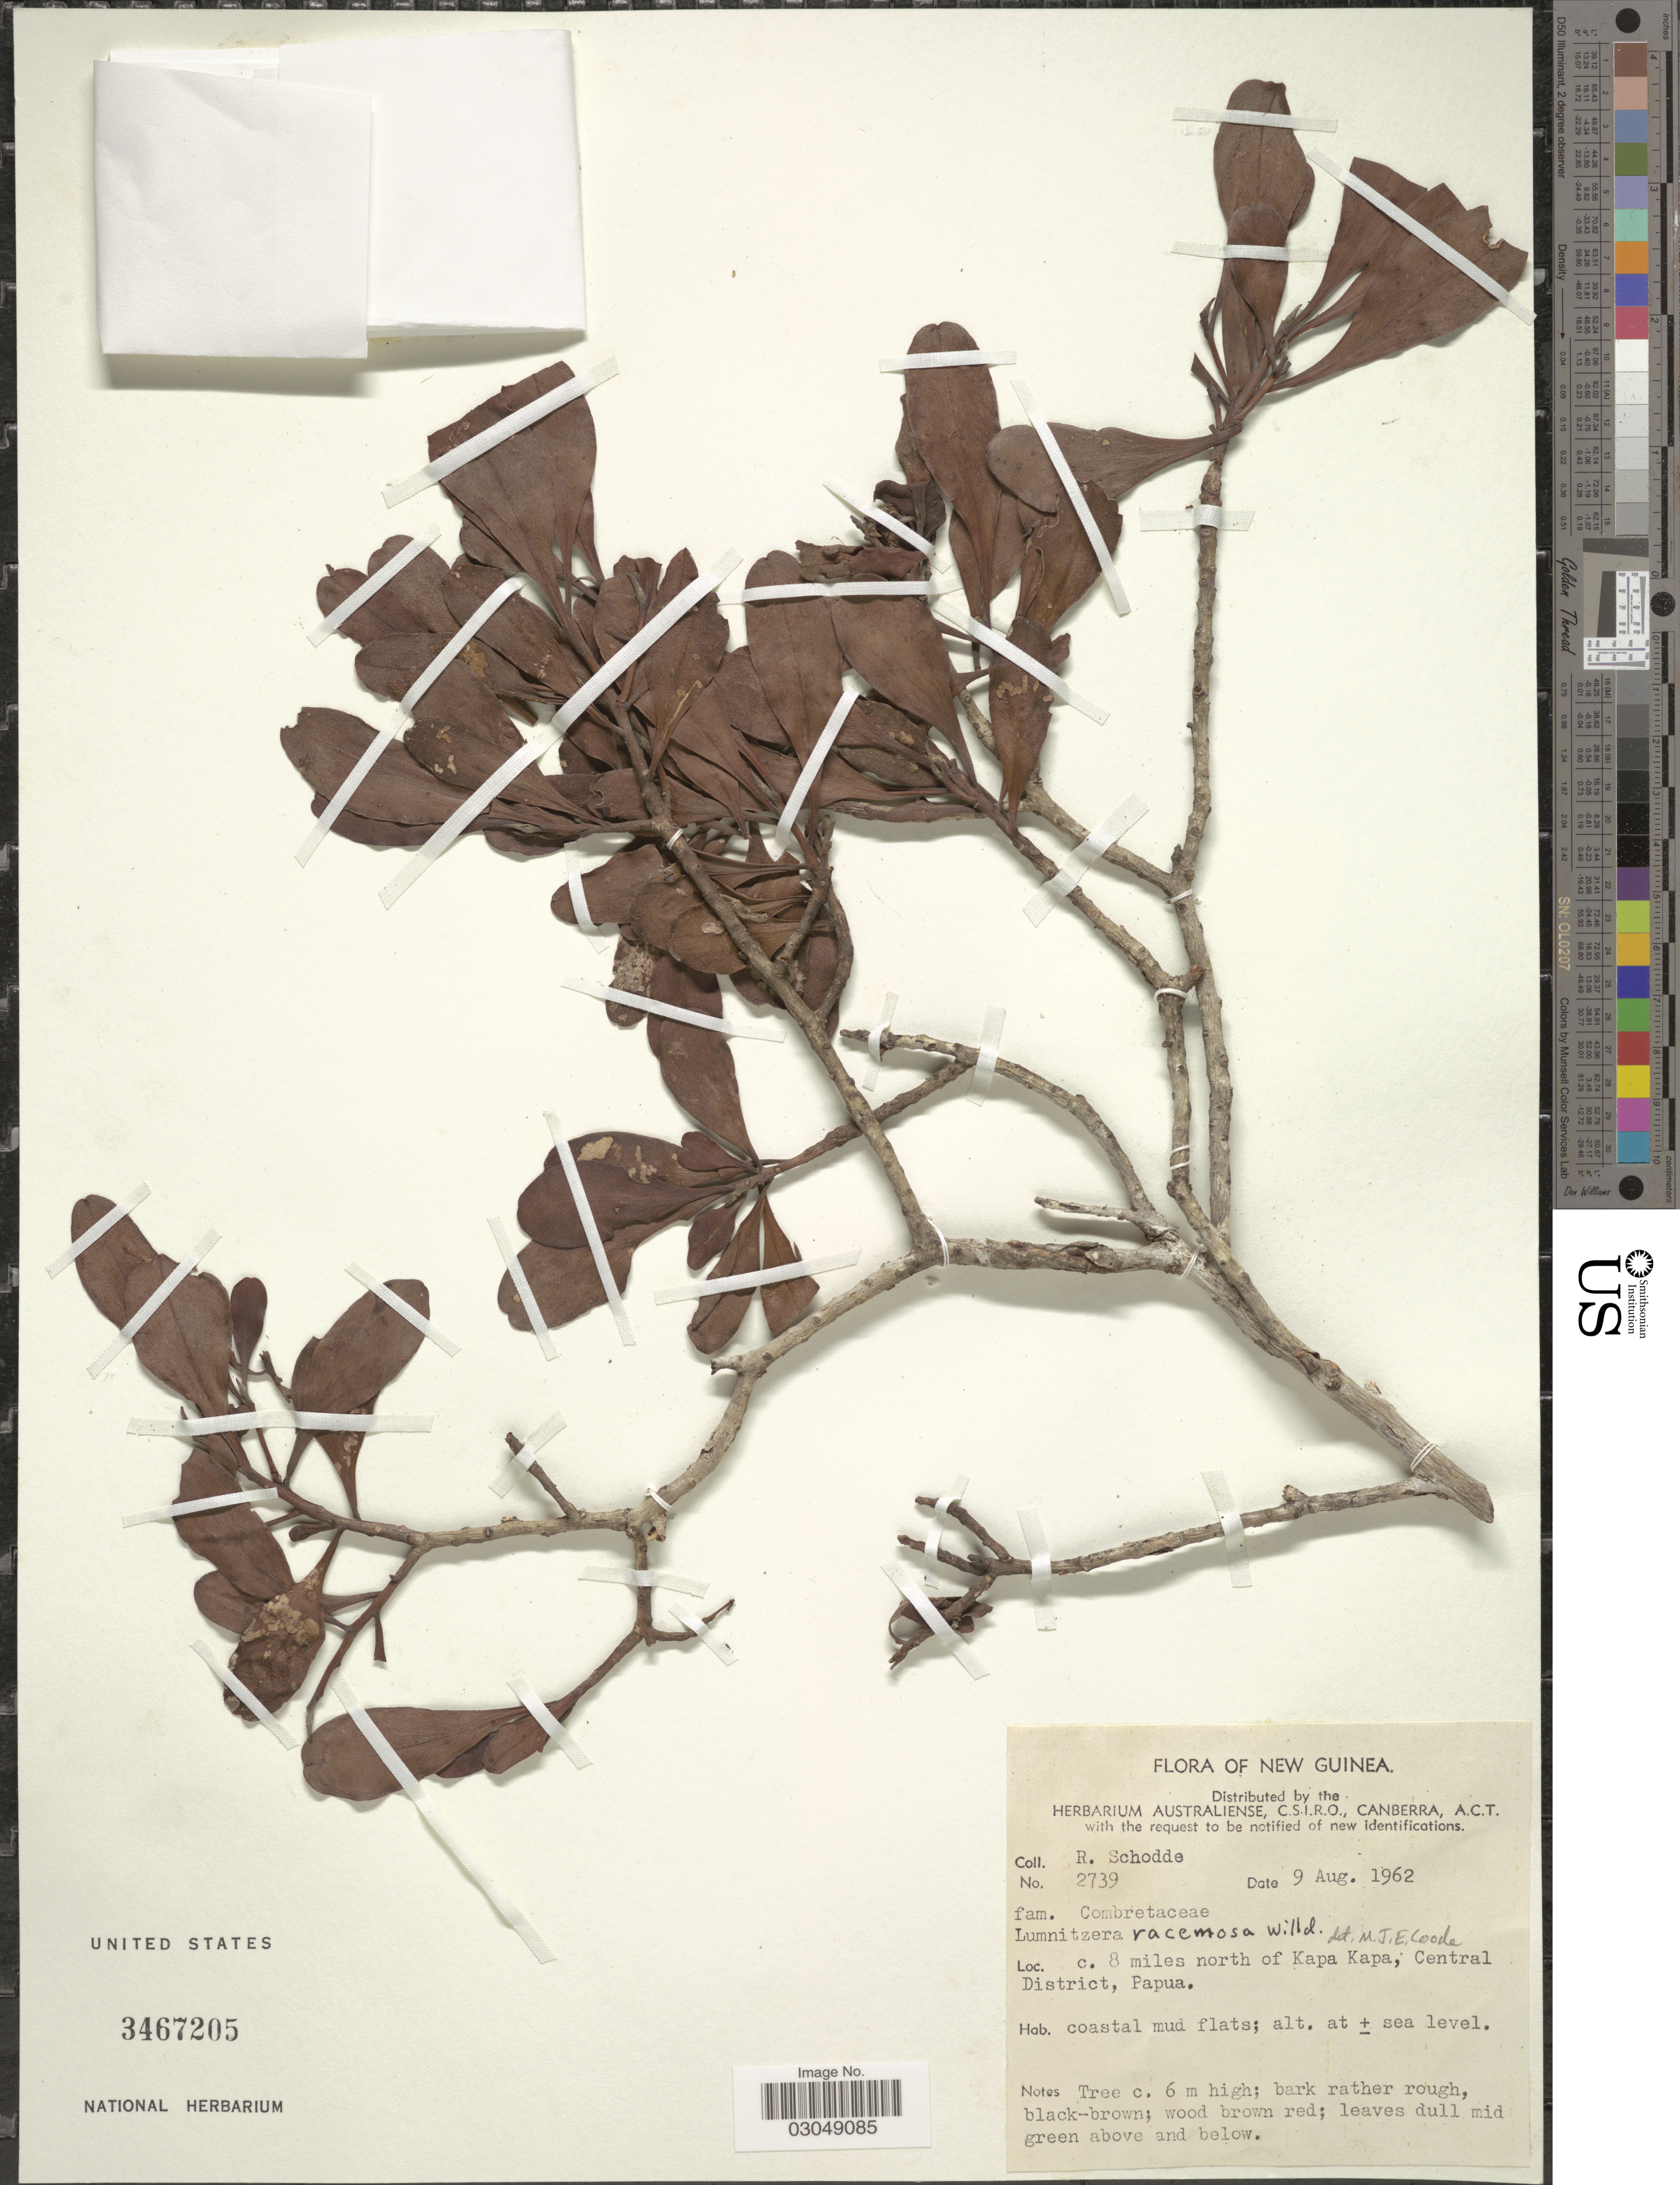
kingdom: Plantae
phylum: Tracheophyta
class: Magnoliopsida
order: Myrtales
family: Combretaceae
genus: Lumnitzera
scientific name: Lumnitzera racemosa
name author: Willd.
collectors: R. Schodde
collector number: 2739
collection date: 1962-08-09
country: Papua New Guinea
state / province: Central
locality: New Guinea. C. 8 miles north of Kapa Kapa, Central District, Papua.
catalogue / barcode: US 3467205